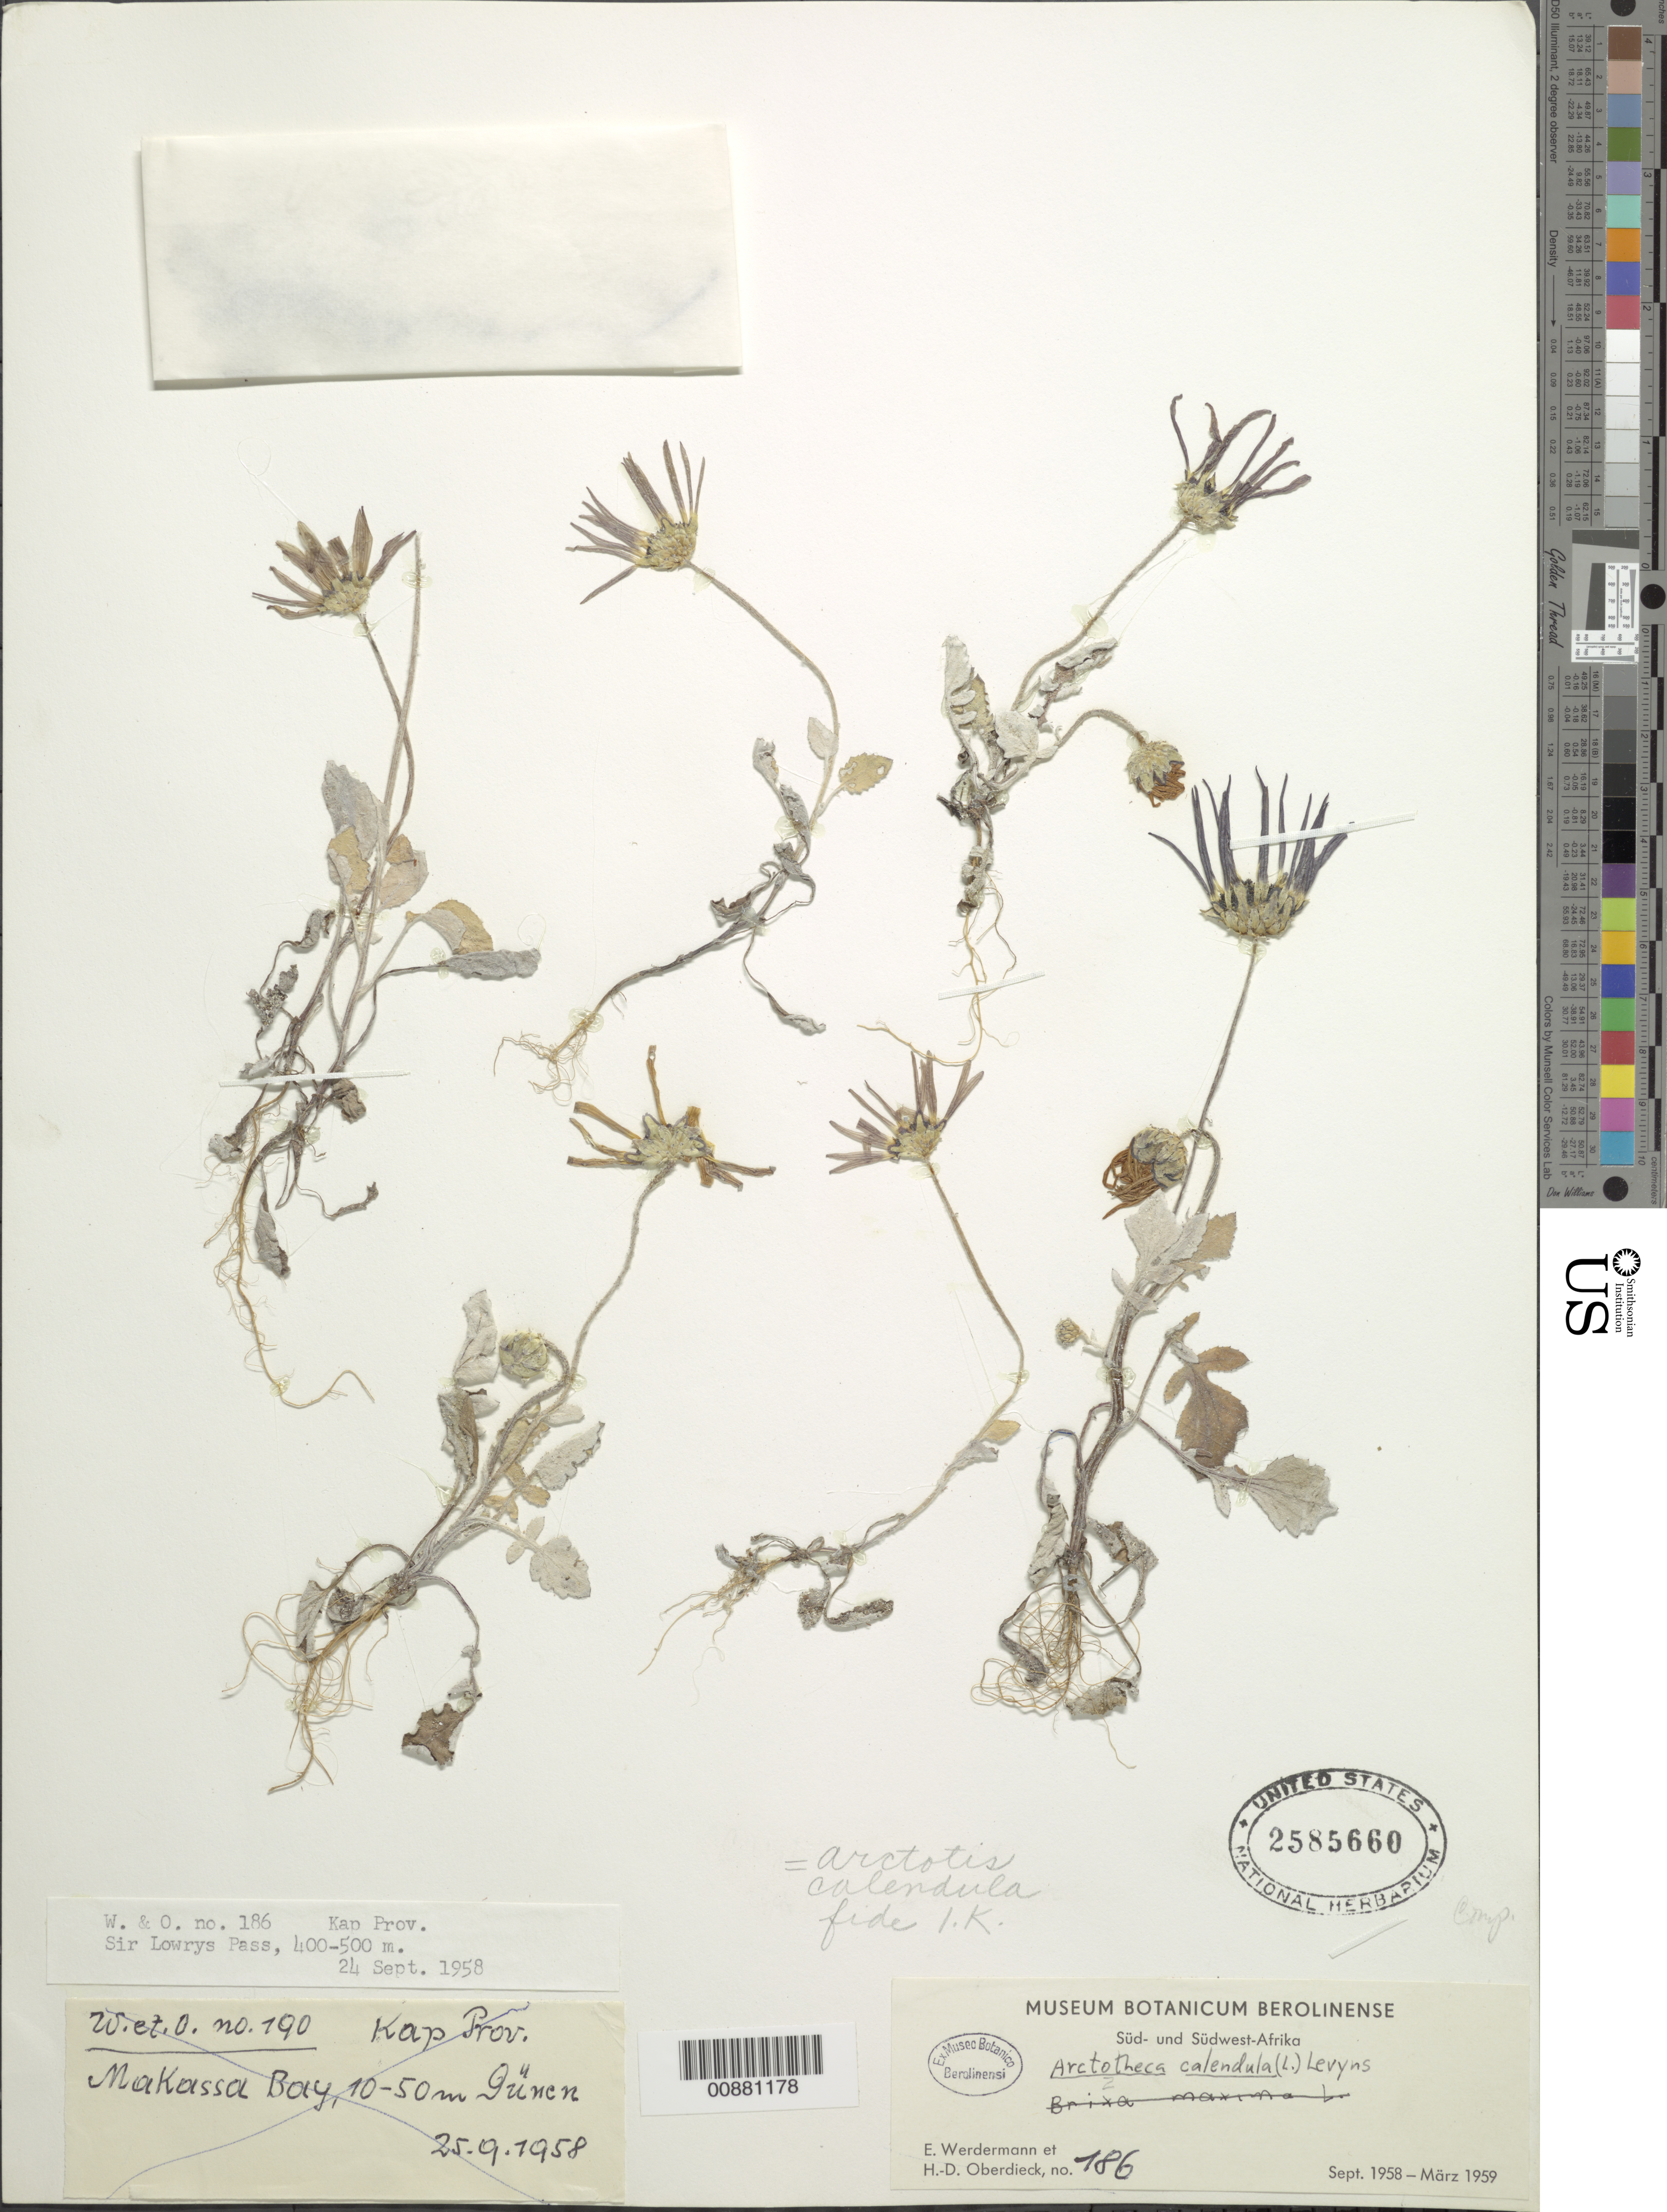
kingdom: Plantae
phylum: Tracheophyta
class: Magnoliopsida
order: Asterales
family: Asteraceae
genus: Arctotis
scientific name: Arctotis calendula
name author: (L.) Levyns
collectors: E. Werdermann & H. Oberdieck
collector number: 186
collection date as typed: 24 September 1958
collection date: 1958-09-24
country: South Africa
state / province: Western Cape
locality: Sir Lowrys Pass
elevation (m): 400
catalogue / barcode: US 2585660